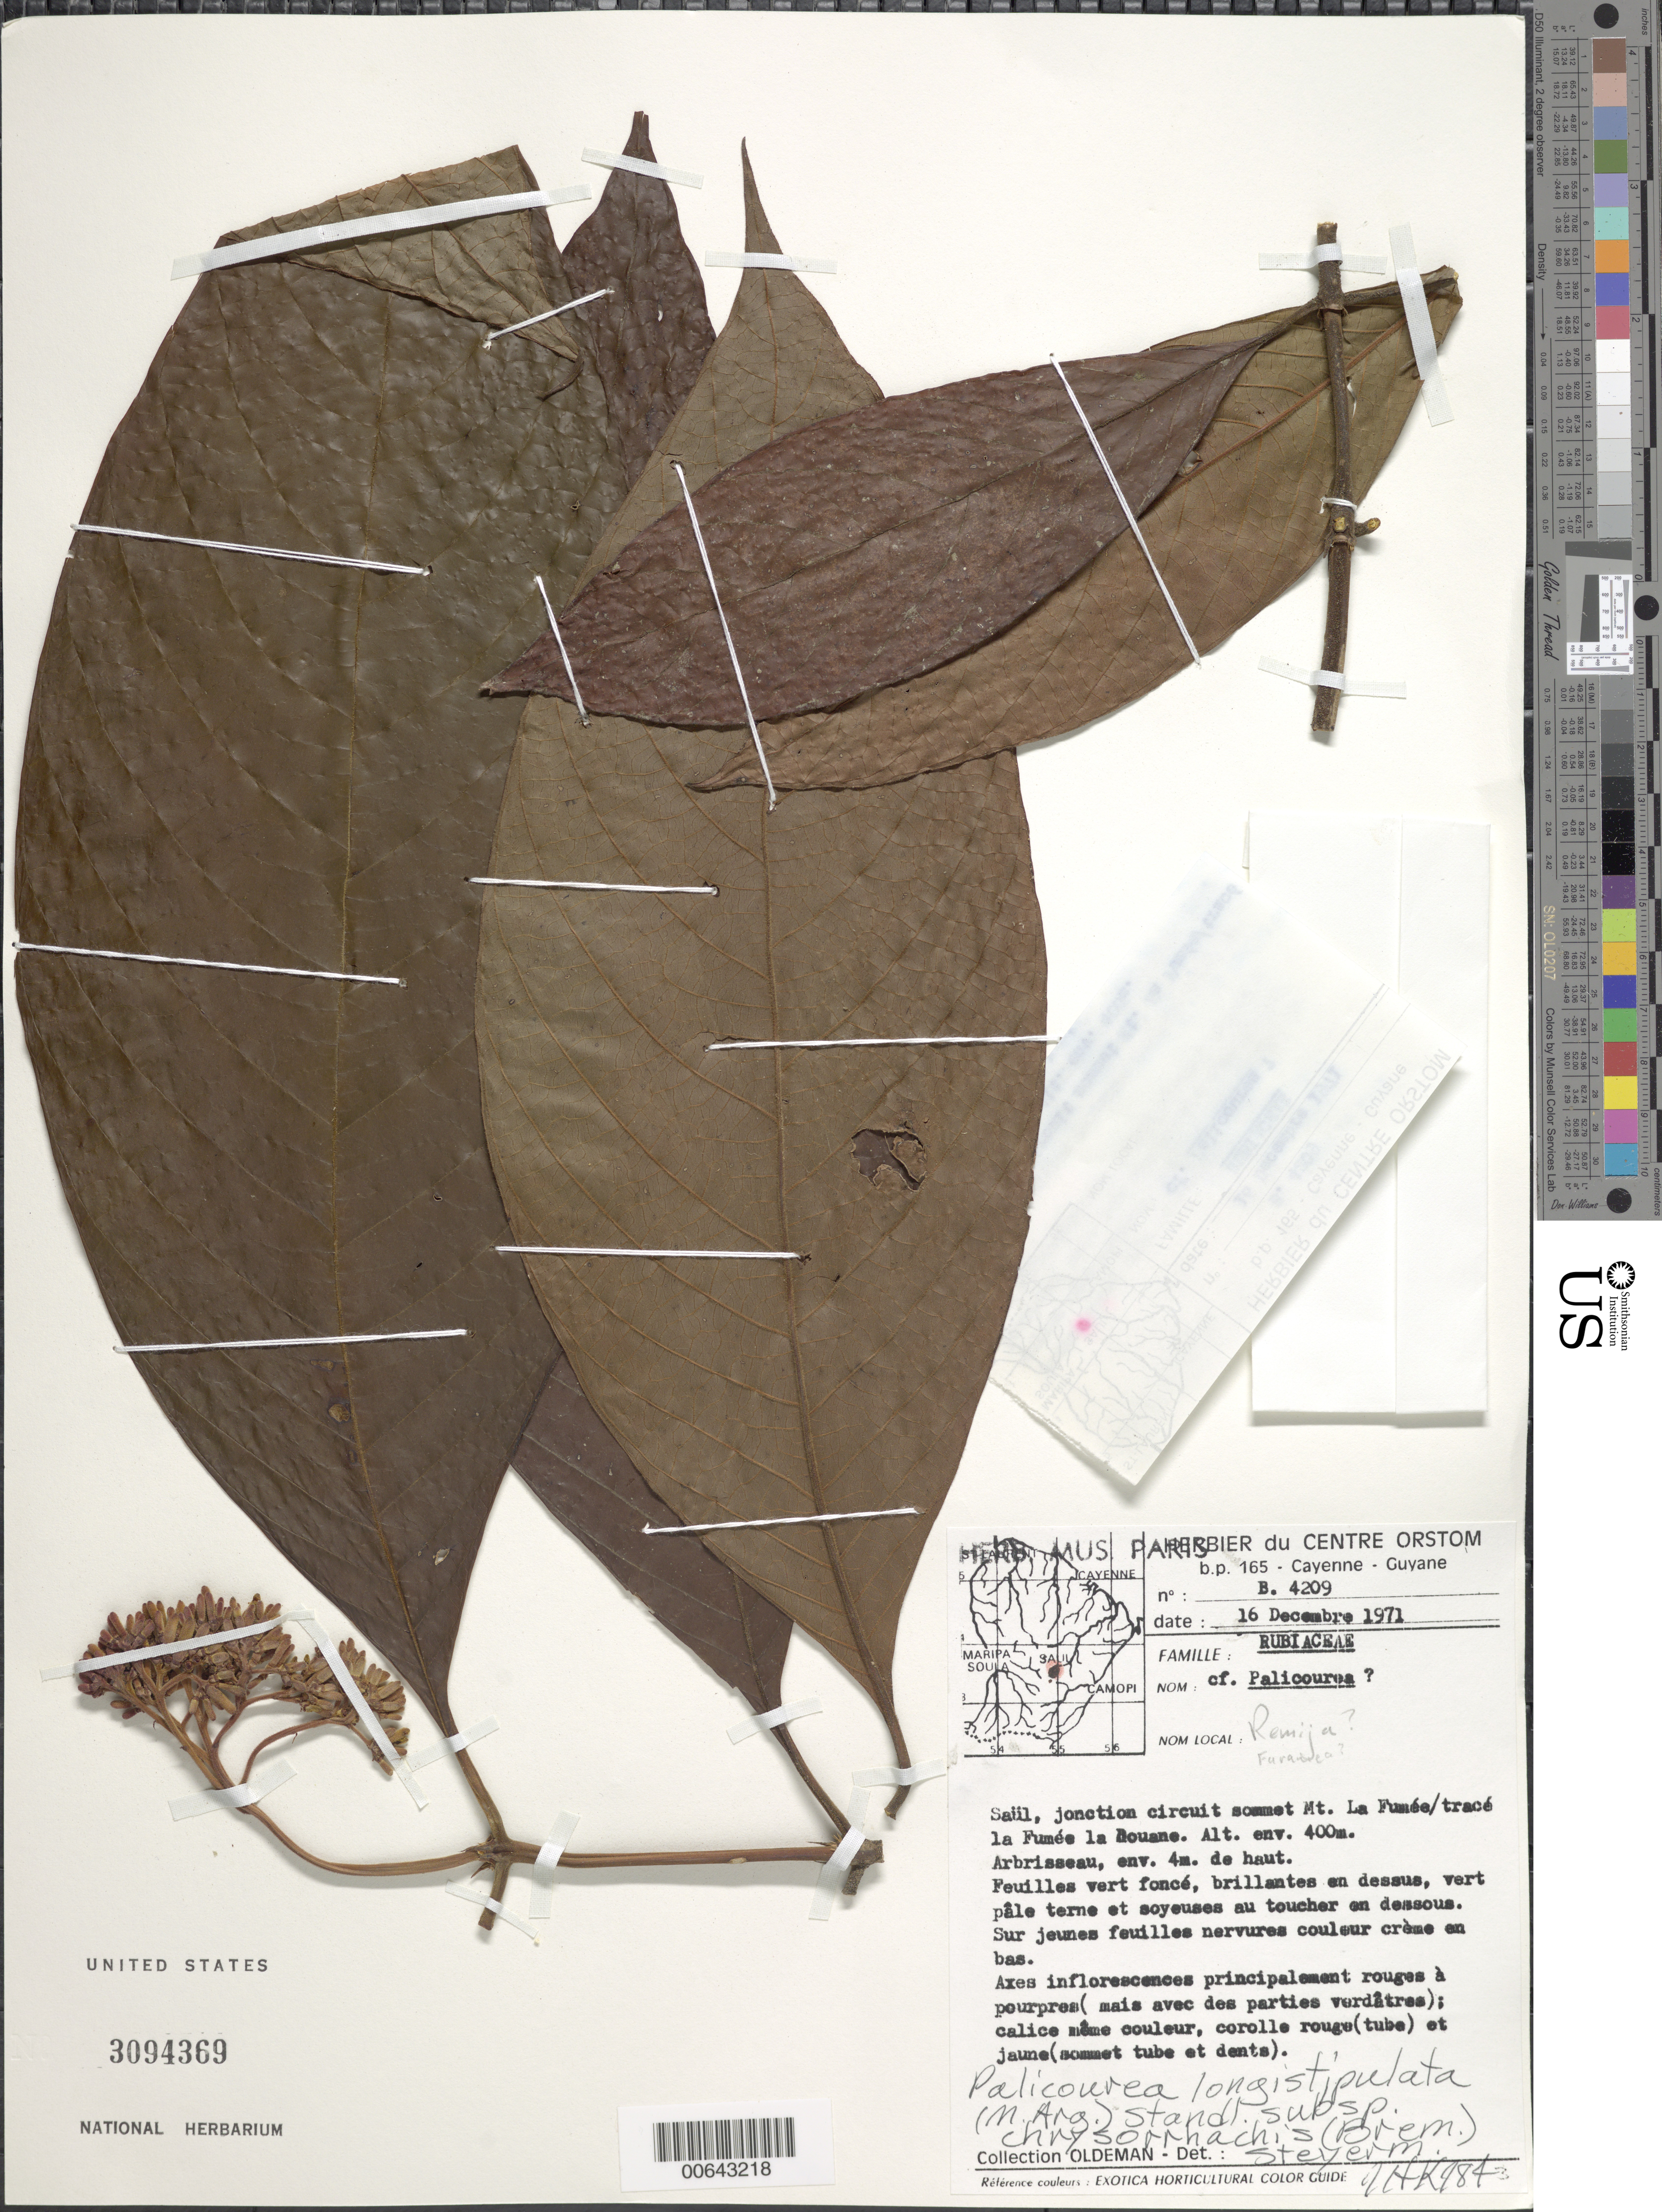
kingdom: Plantae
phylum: Tracheophyta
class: Magnoliopsida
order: Gentianales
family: Rubiaceae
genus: Palicourea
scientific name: Palicourea longistipulata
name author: Standl.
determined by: Delprete, P. G., Herb. de Guyane Cay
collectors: R. Oldeman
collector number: B 4209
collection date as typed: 16-Dec-71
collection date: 1971-12-16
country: French Guiana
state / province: Saint-Laurent-du-Maroni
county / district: Saül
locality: Layon La Fumée / tracé la Fumée la douane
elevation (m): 400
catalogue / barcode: US 3094369